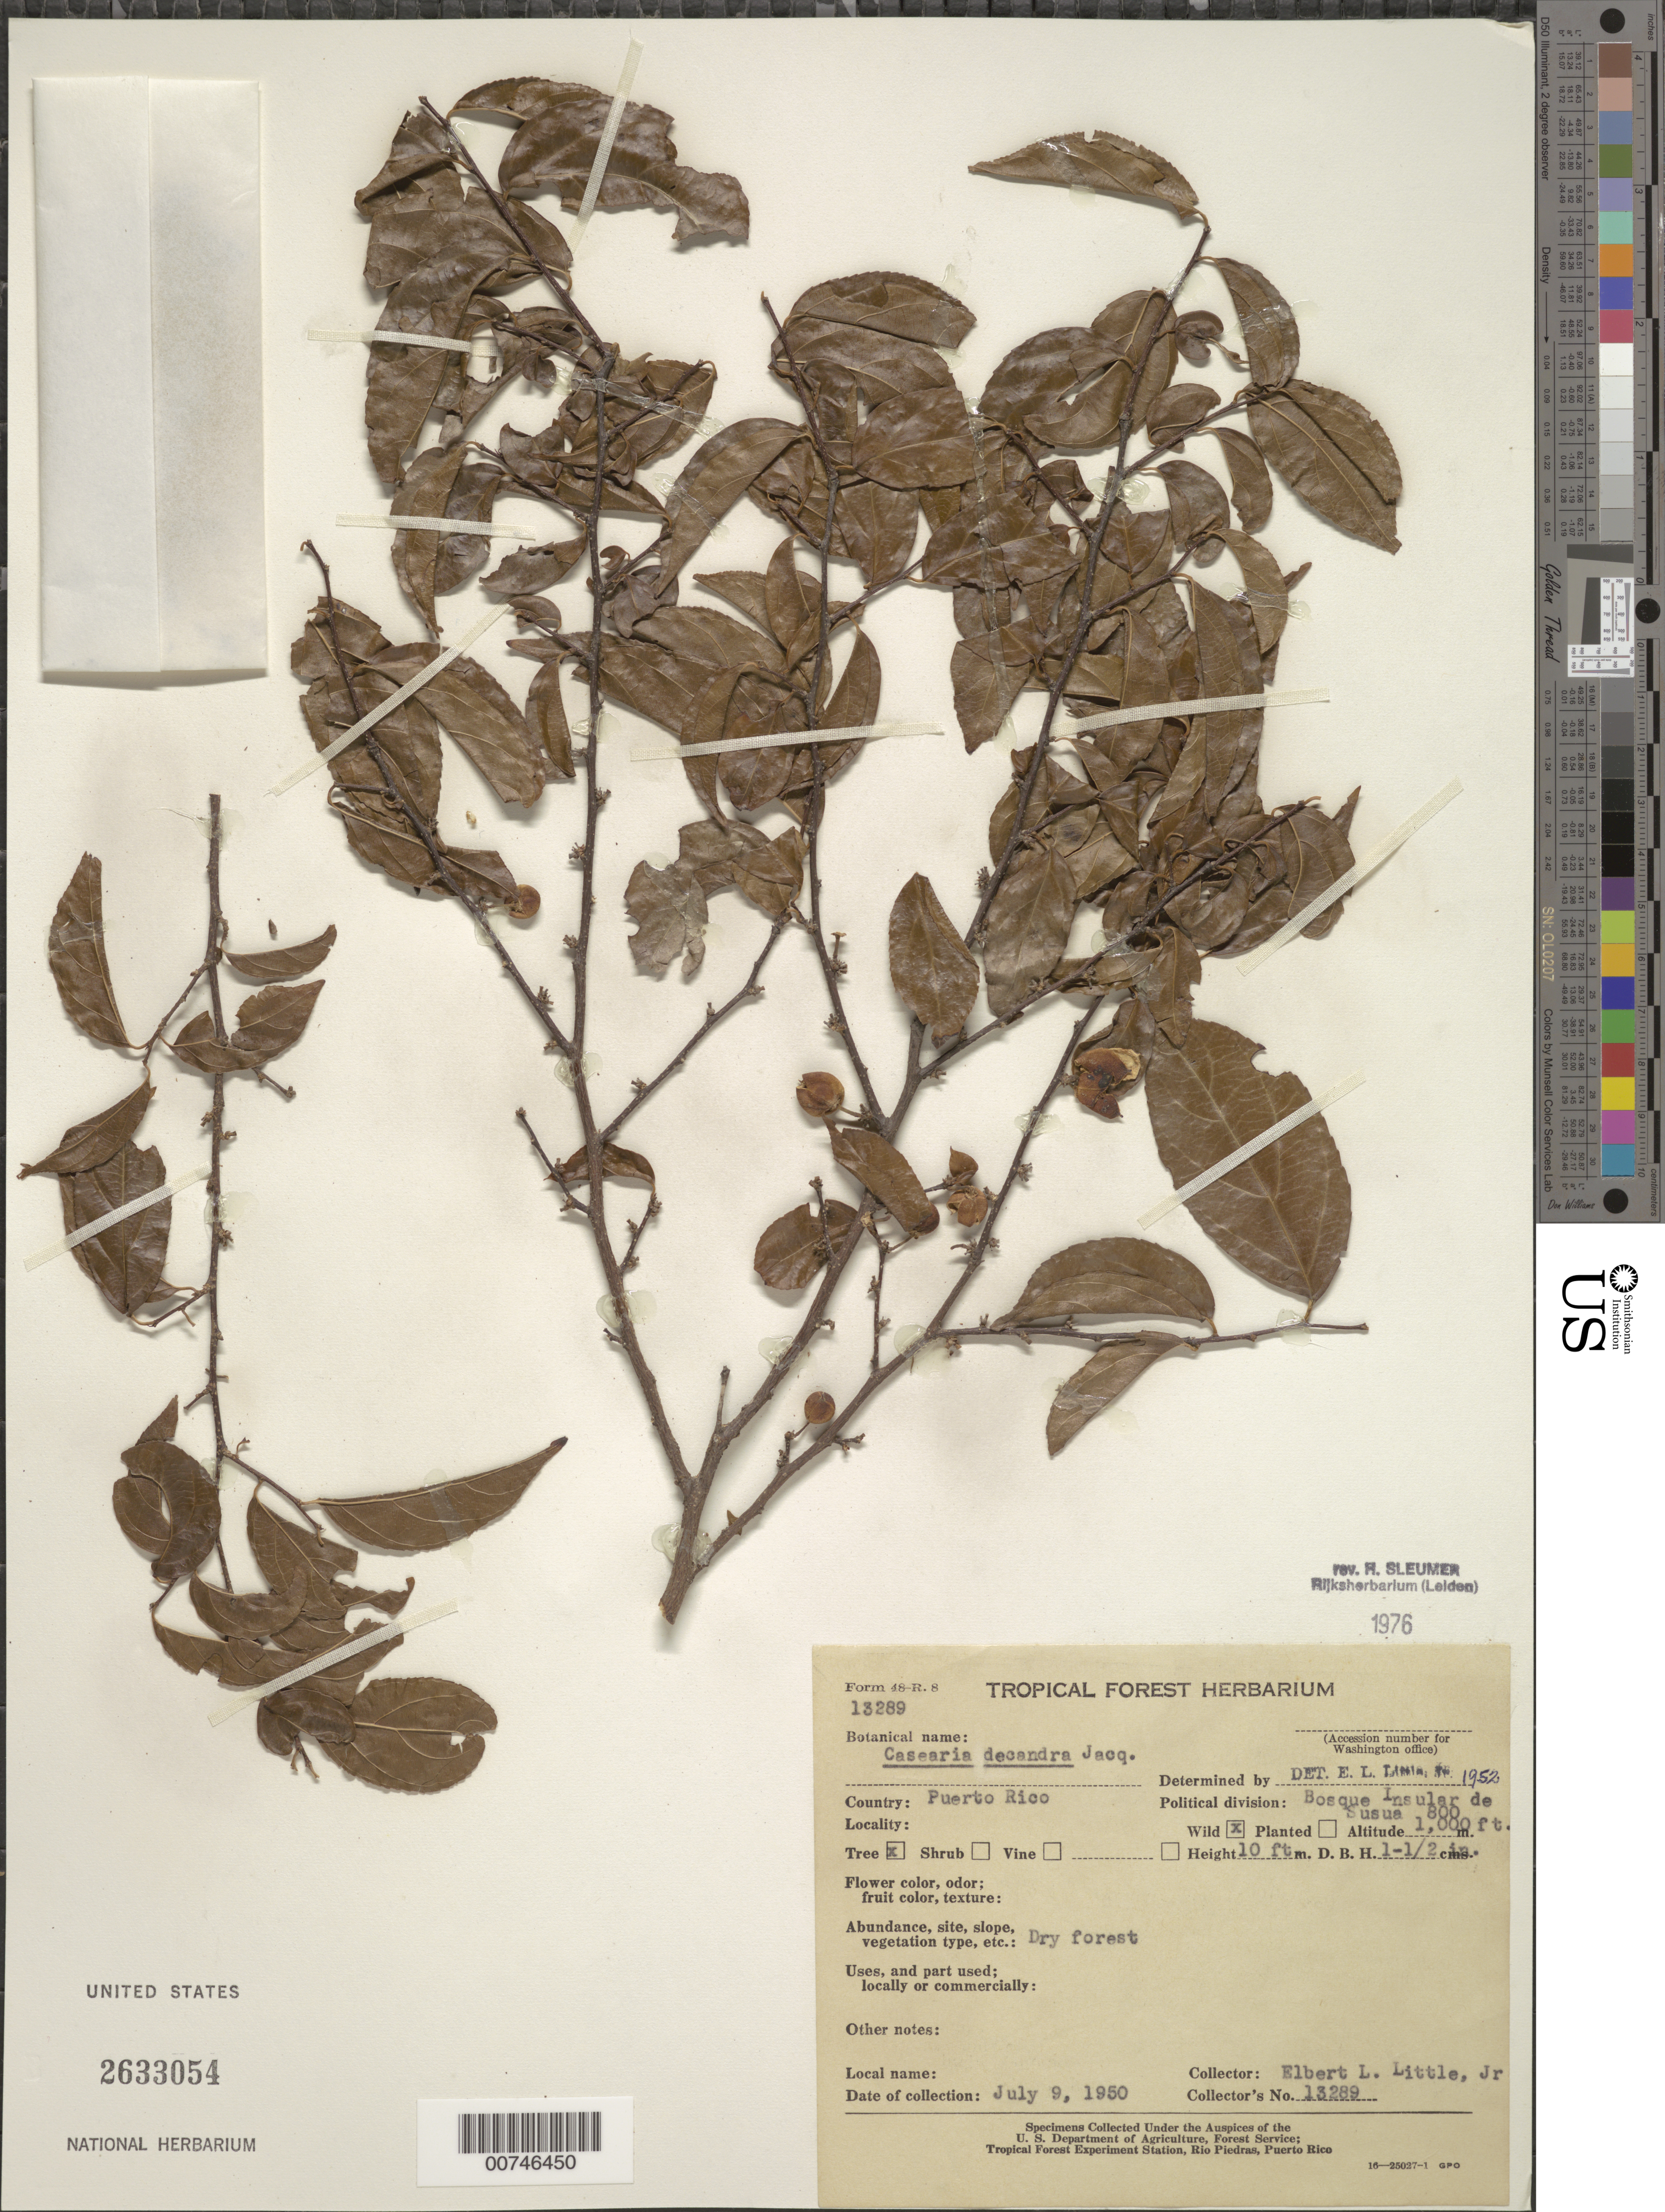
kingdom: Plantae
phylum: Tracheophyta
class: Magnoliopsida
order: Malpighiales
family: Salicaceae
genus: Casearia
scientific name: Casearia decandra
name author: Jacq.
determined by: Sleumer, H. O.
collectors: E. L. Little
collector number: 13289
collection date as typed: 09 Jul 1950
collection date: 1950-07-09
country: Puerto Rico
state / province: Maricao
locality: Bosque Insular de Maricao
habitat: Dry forest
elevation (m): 244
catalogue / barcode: US 2633054